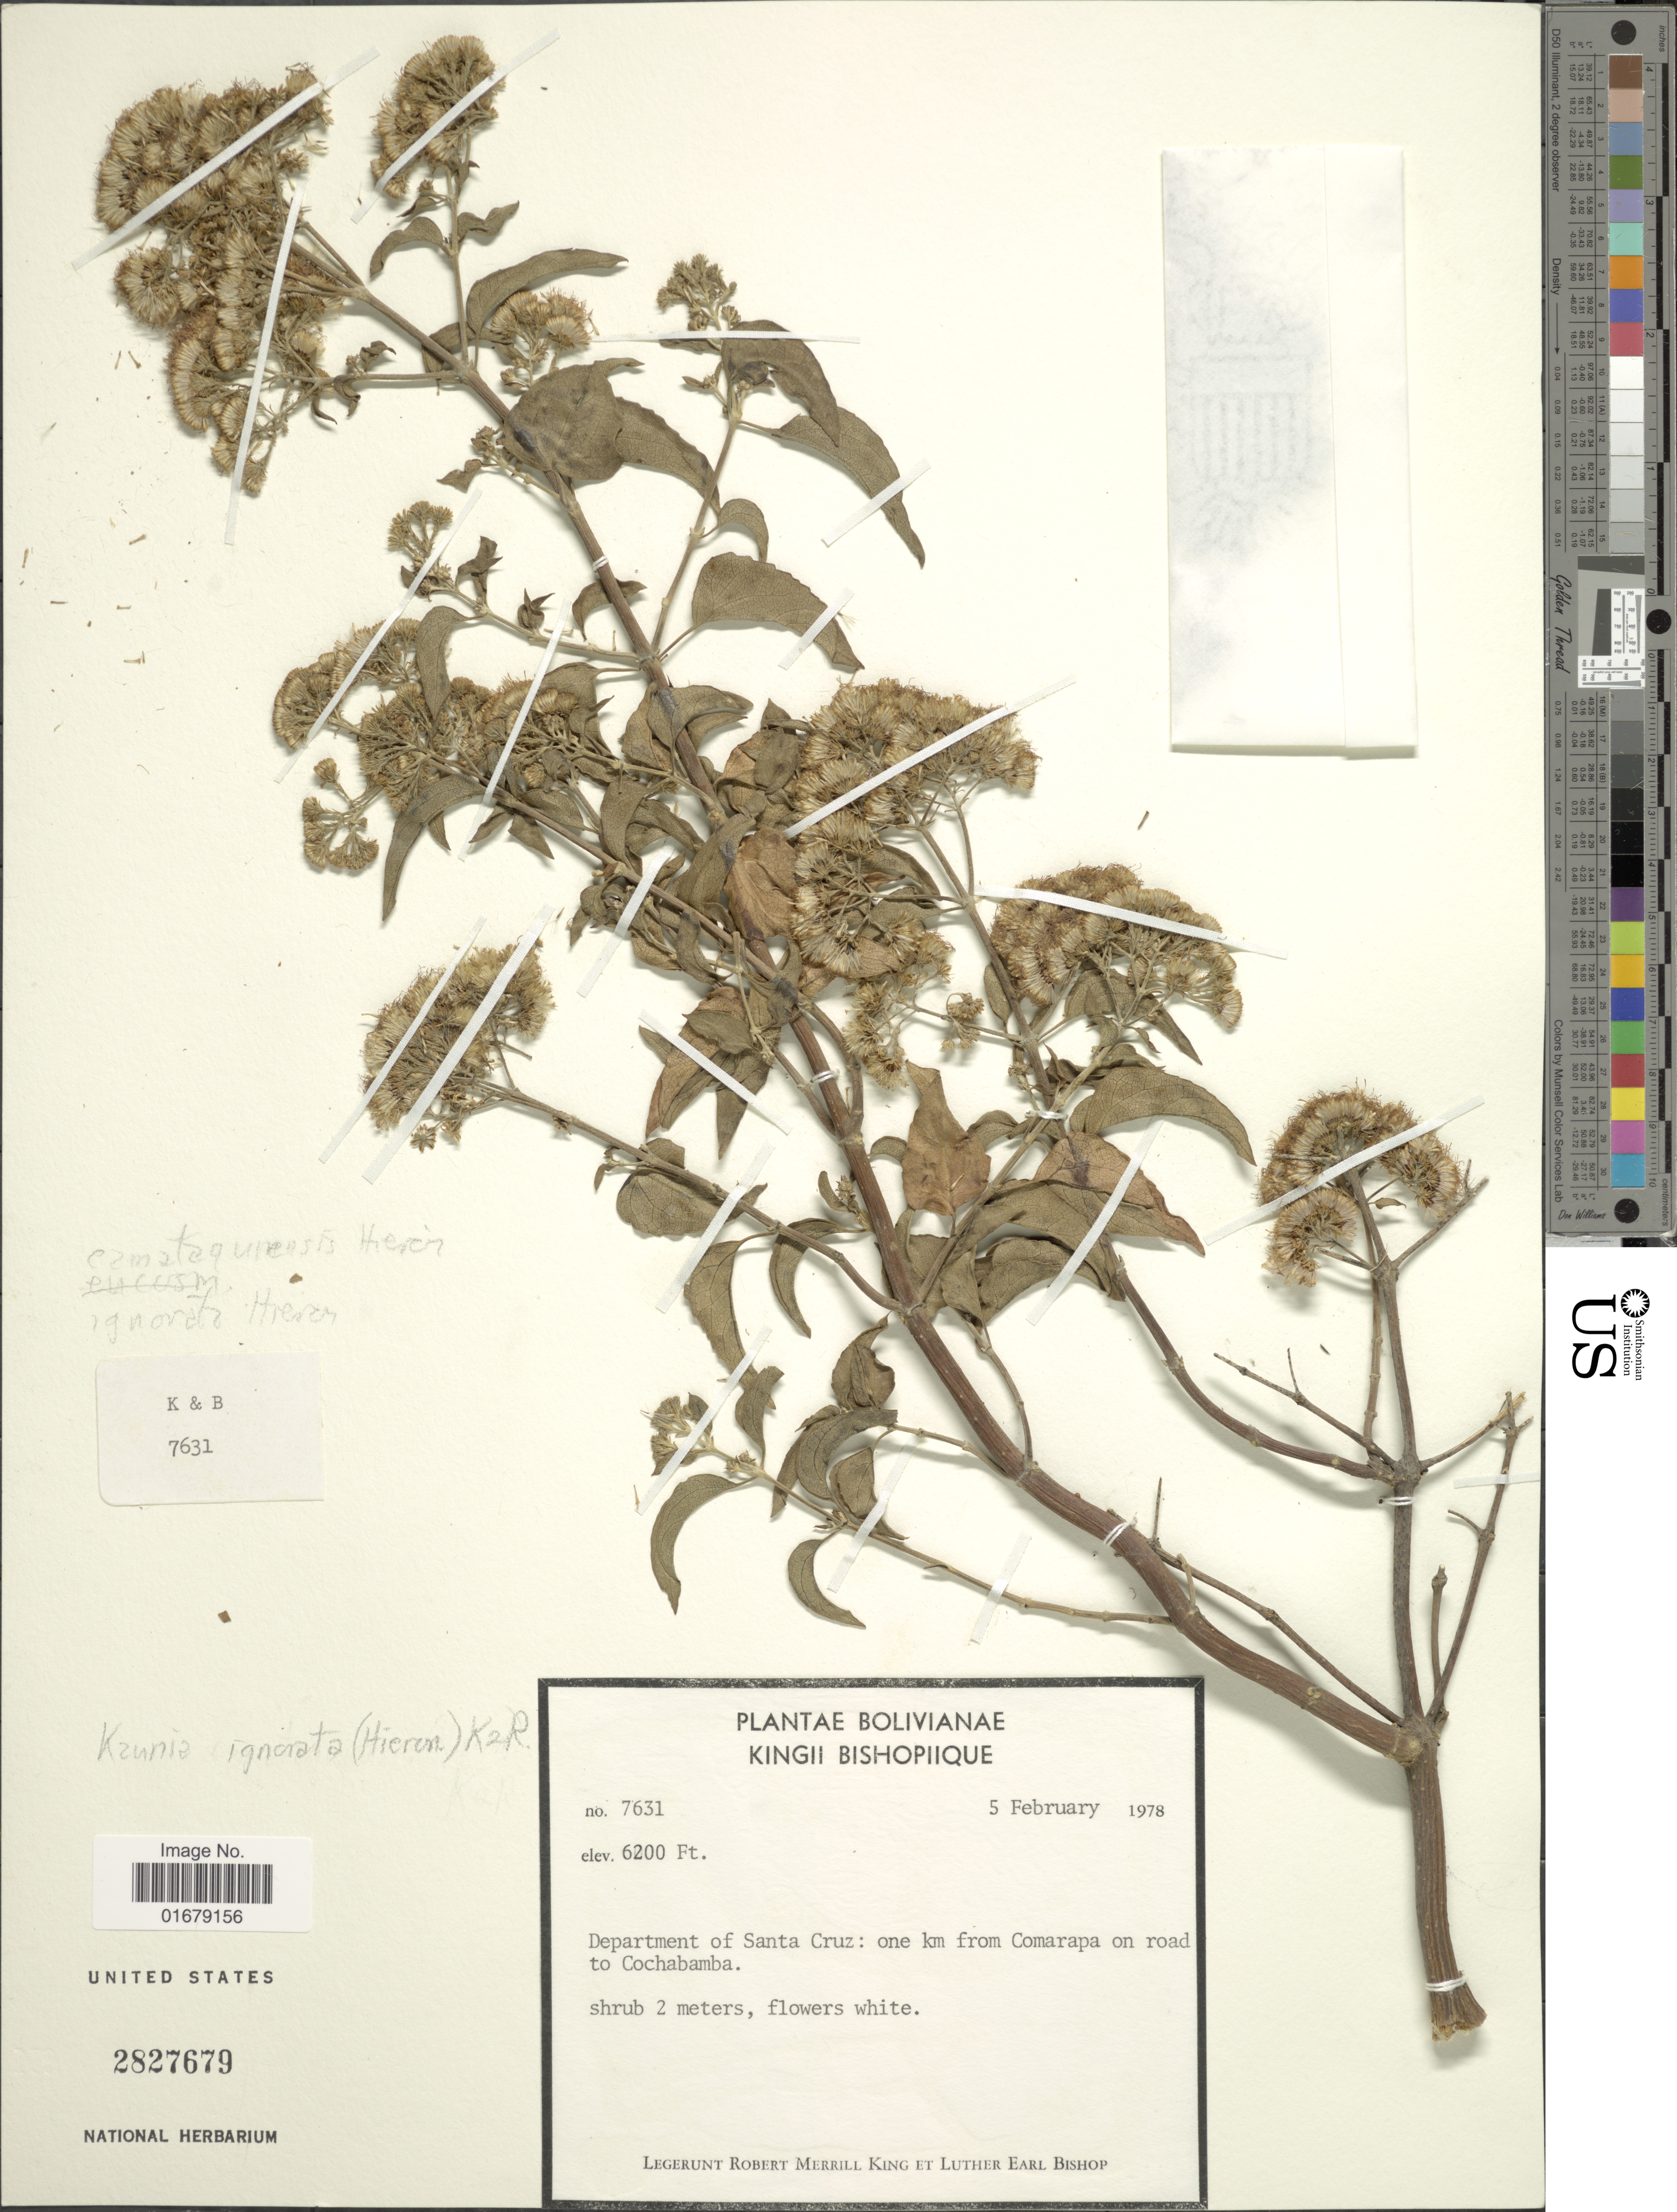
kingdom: Plantae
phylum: Tracheophyta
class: Magnoliopsida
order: Asterales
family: Asteraceae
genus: Kaunia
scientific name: Kaunia ignorata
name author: (Hieron.) R.M. King & H. Rob.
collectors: R. M. King & L. E. Bishop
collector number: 7631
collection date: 1978-02-05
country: Bolivia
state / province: Santa Cruz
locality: Department of Santa Cruz: one km from Comarapa on road to Cochabamba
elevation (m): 1890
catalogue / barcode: US 2827679